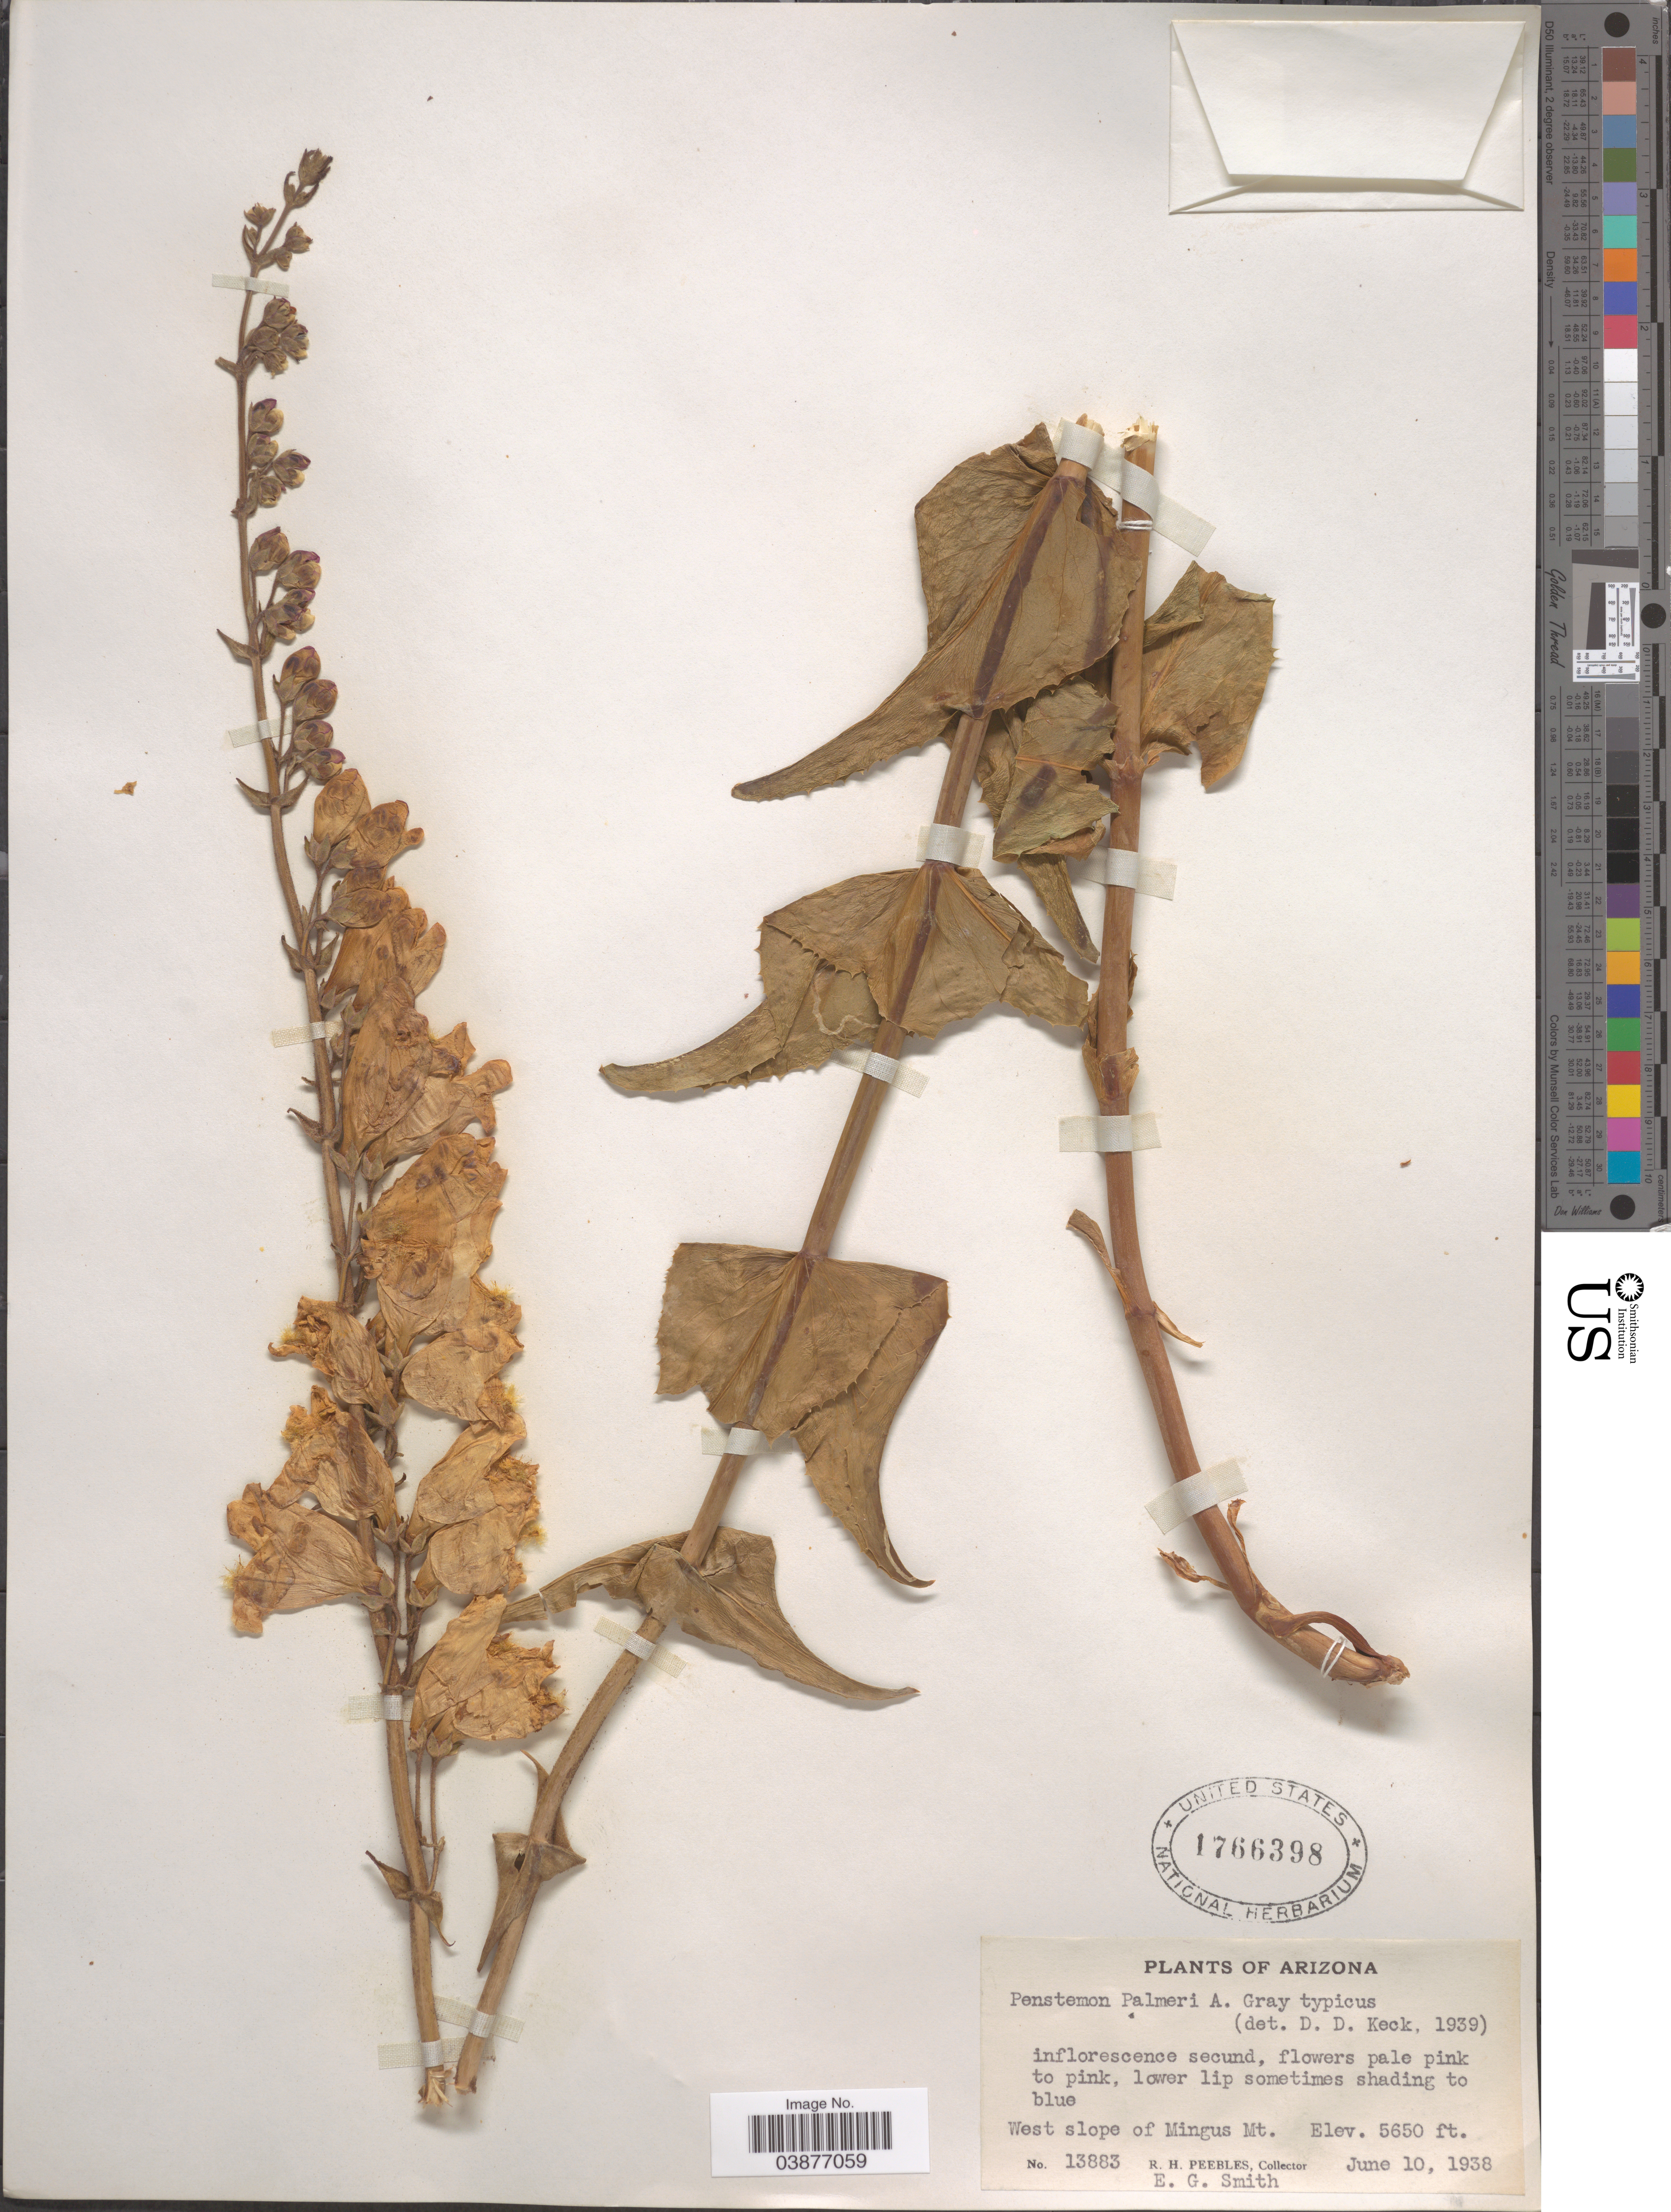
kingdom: Plantae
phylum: Tracheophyta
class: Magnoliopsida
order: Lamiales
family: Plantaginaceae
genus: Penstemon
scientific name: Penstemon palmeri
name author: A. Gray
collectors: R. H. Peebles & E. G. Smith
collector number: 13883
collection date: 1938-06-10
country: United States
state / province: Arizona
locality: West slope of Mingus Mt.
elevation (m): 1722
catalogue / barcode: US 1766398